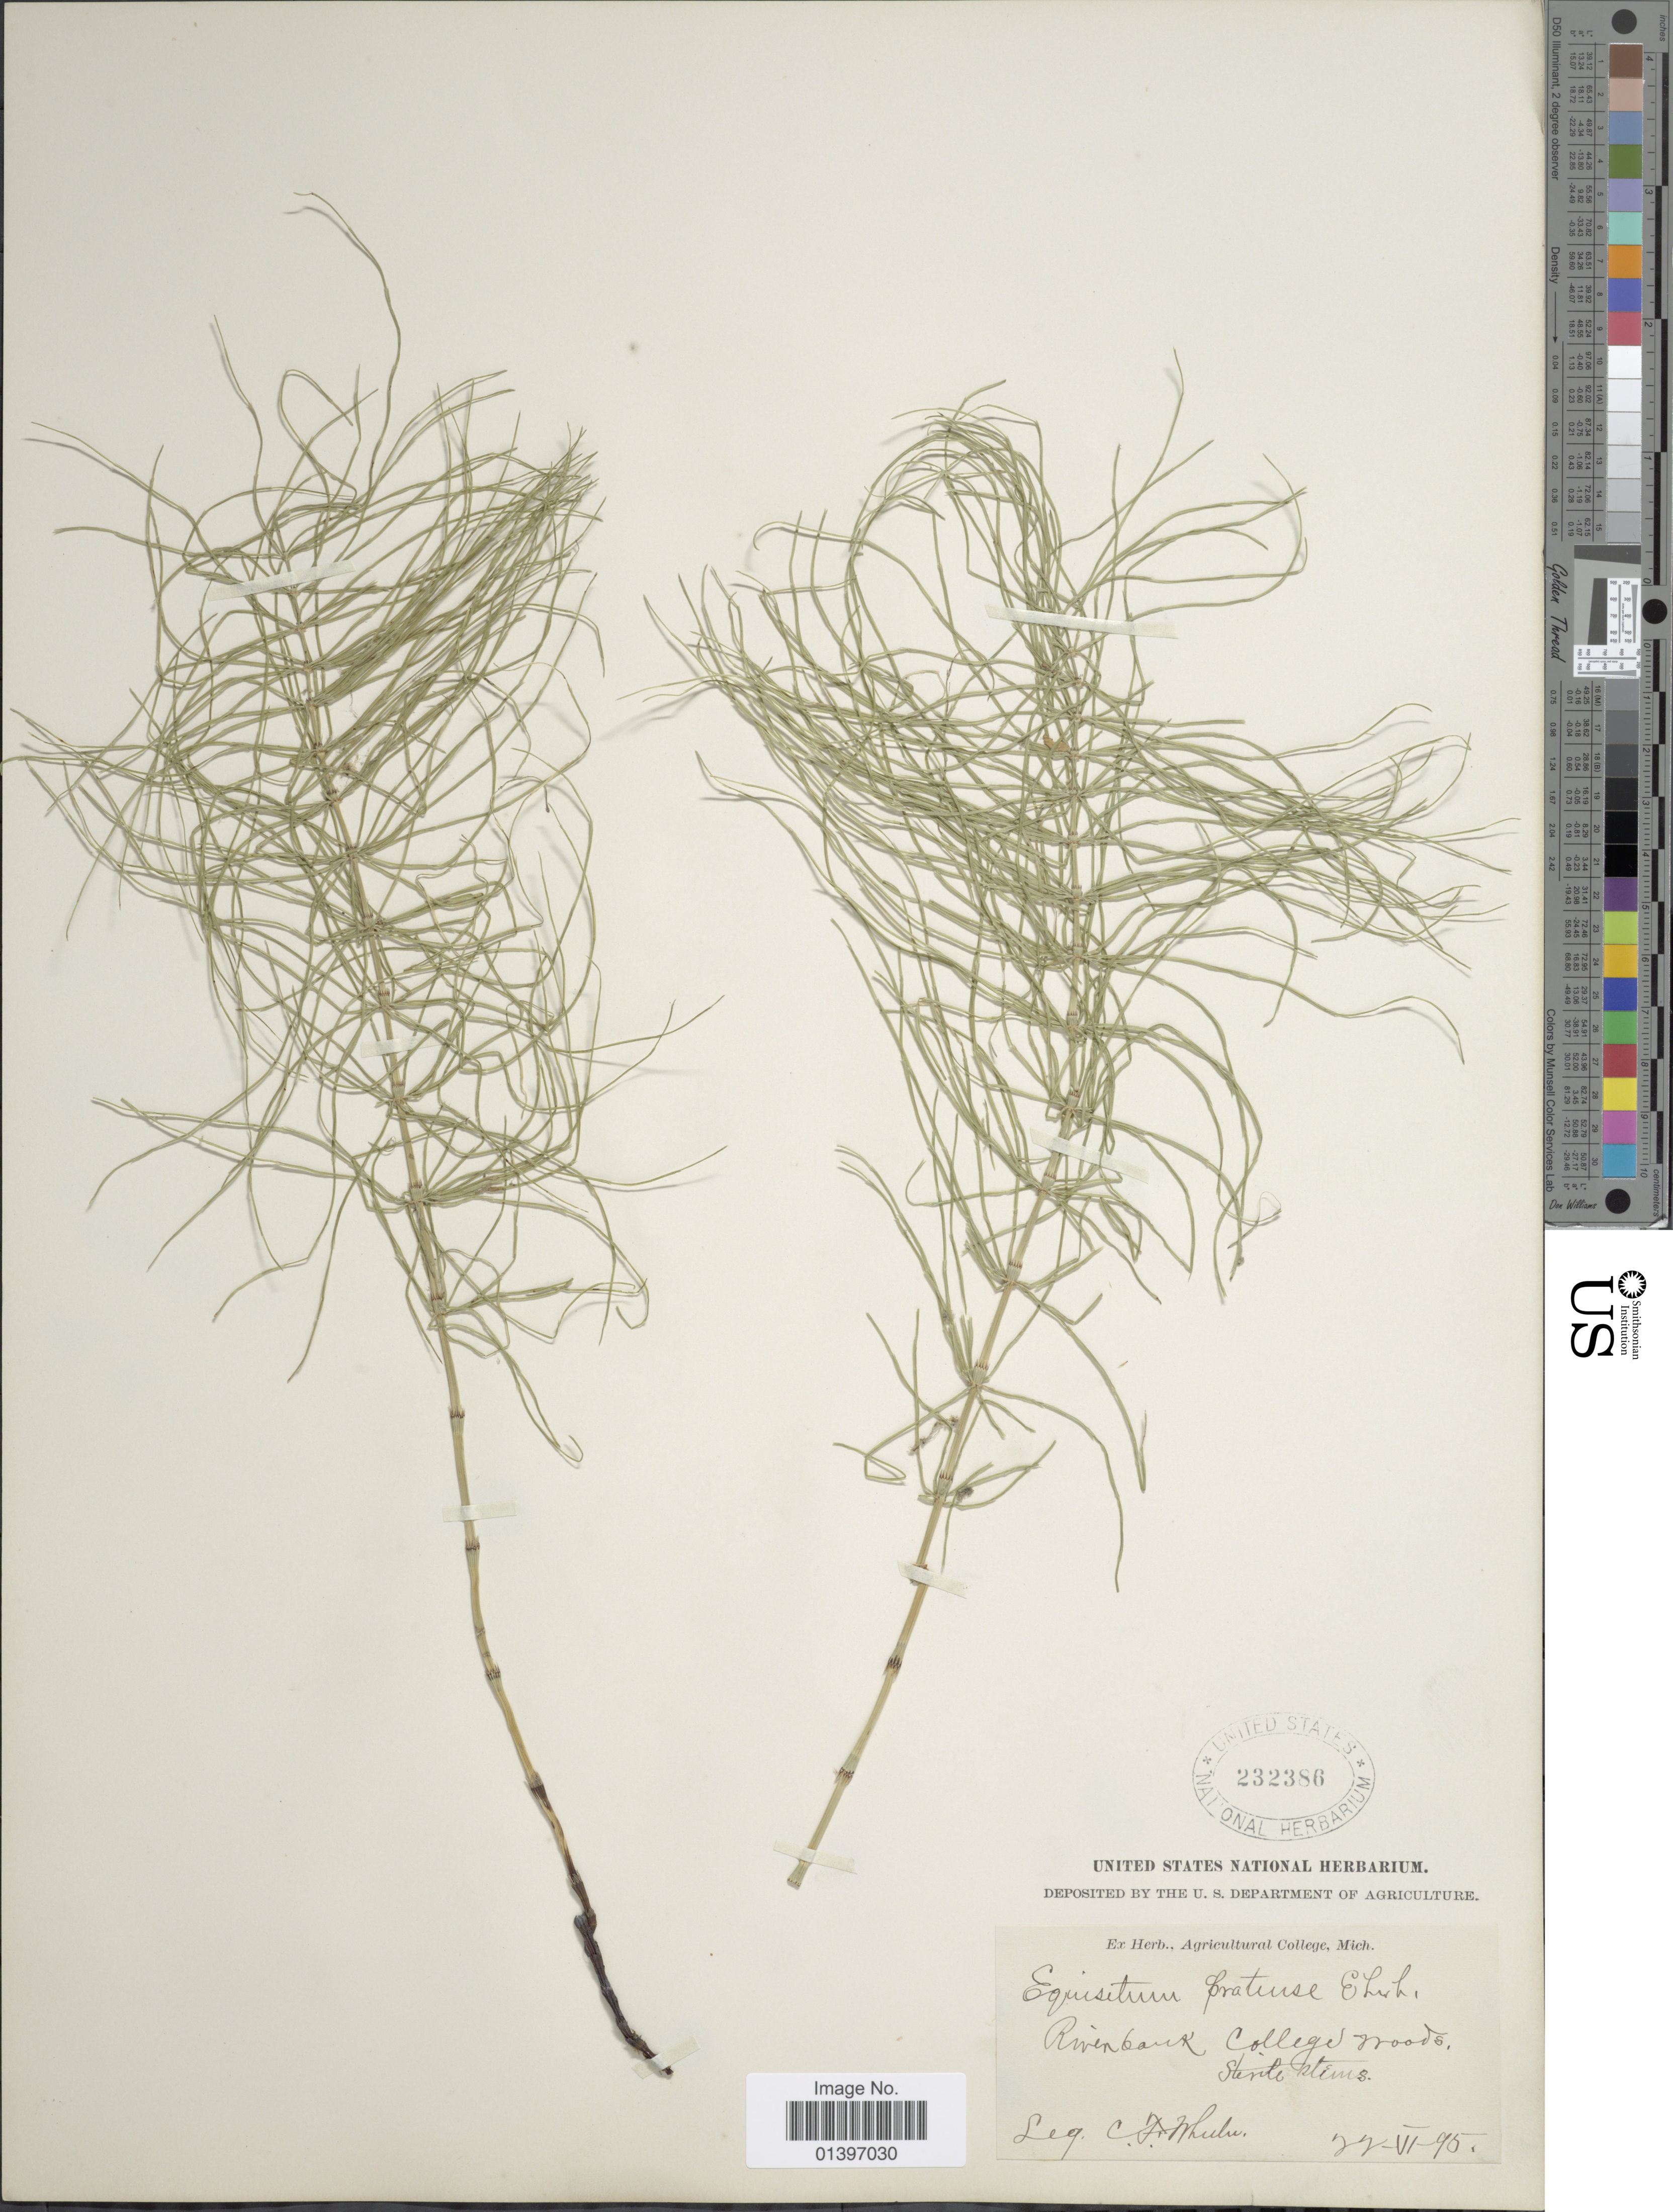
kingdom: Plantae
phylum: Tracheophyta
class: Polypodiopsida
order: Equisetales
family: Equisetaceae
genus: Equisetum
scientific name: Equisetum pratense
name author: Ehrh.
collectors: C. Wheeler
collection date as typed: Transcribed d/m/y: 22/6/95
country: United States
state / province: Michigan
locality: Riverbank college woods, Stirle stems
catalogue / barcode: US 232386